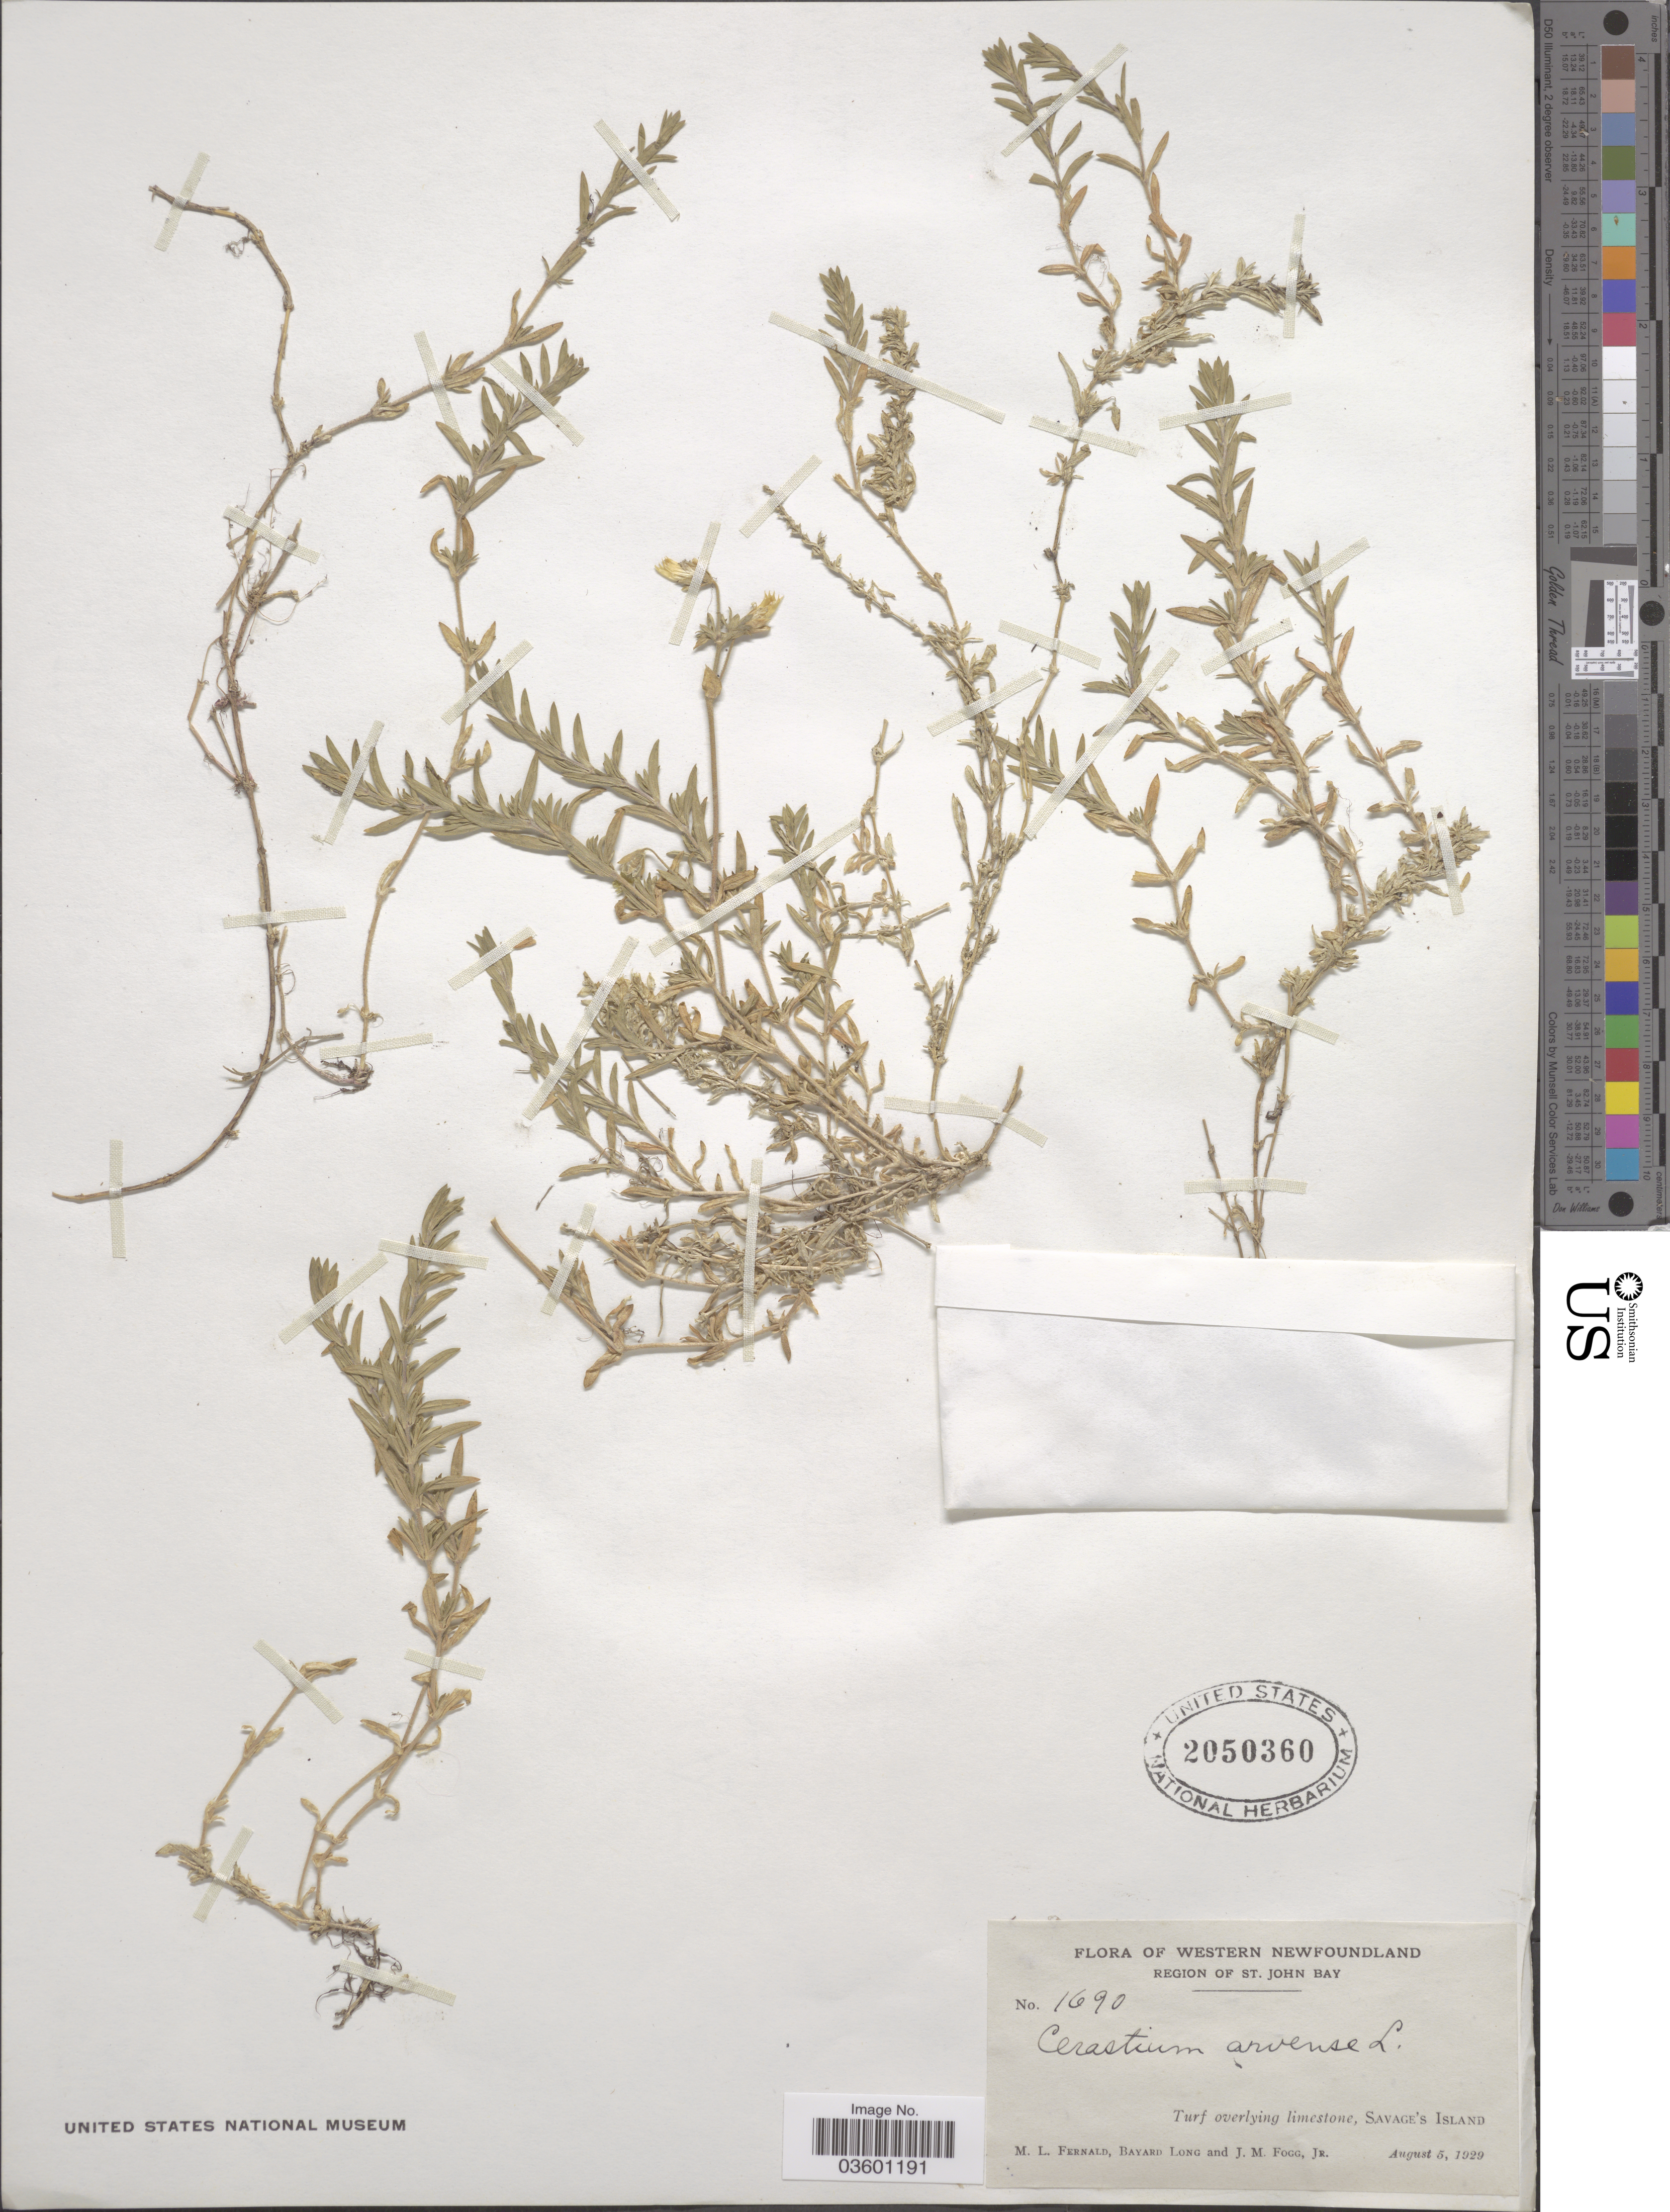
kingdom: Plantae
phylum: Tracheophyta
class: Magnoliopsida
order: Caryophyllales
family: Caryophyllaceae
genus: Cerastium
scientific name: Cerastium arvense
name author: L.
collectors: M. L. Fernald, B. Long & J. Fogg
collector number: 1690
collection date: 1929-08-05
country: Canada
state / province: Newfoundland and Labrador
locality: Western Newfoundland. Region of St. John Bay. Savage's Island.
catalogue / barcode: US 2050360